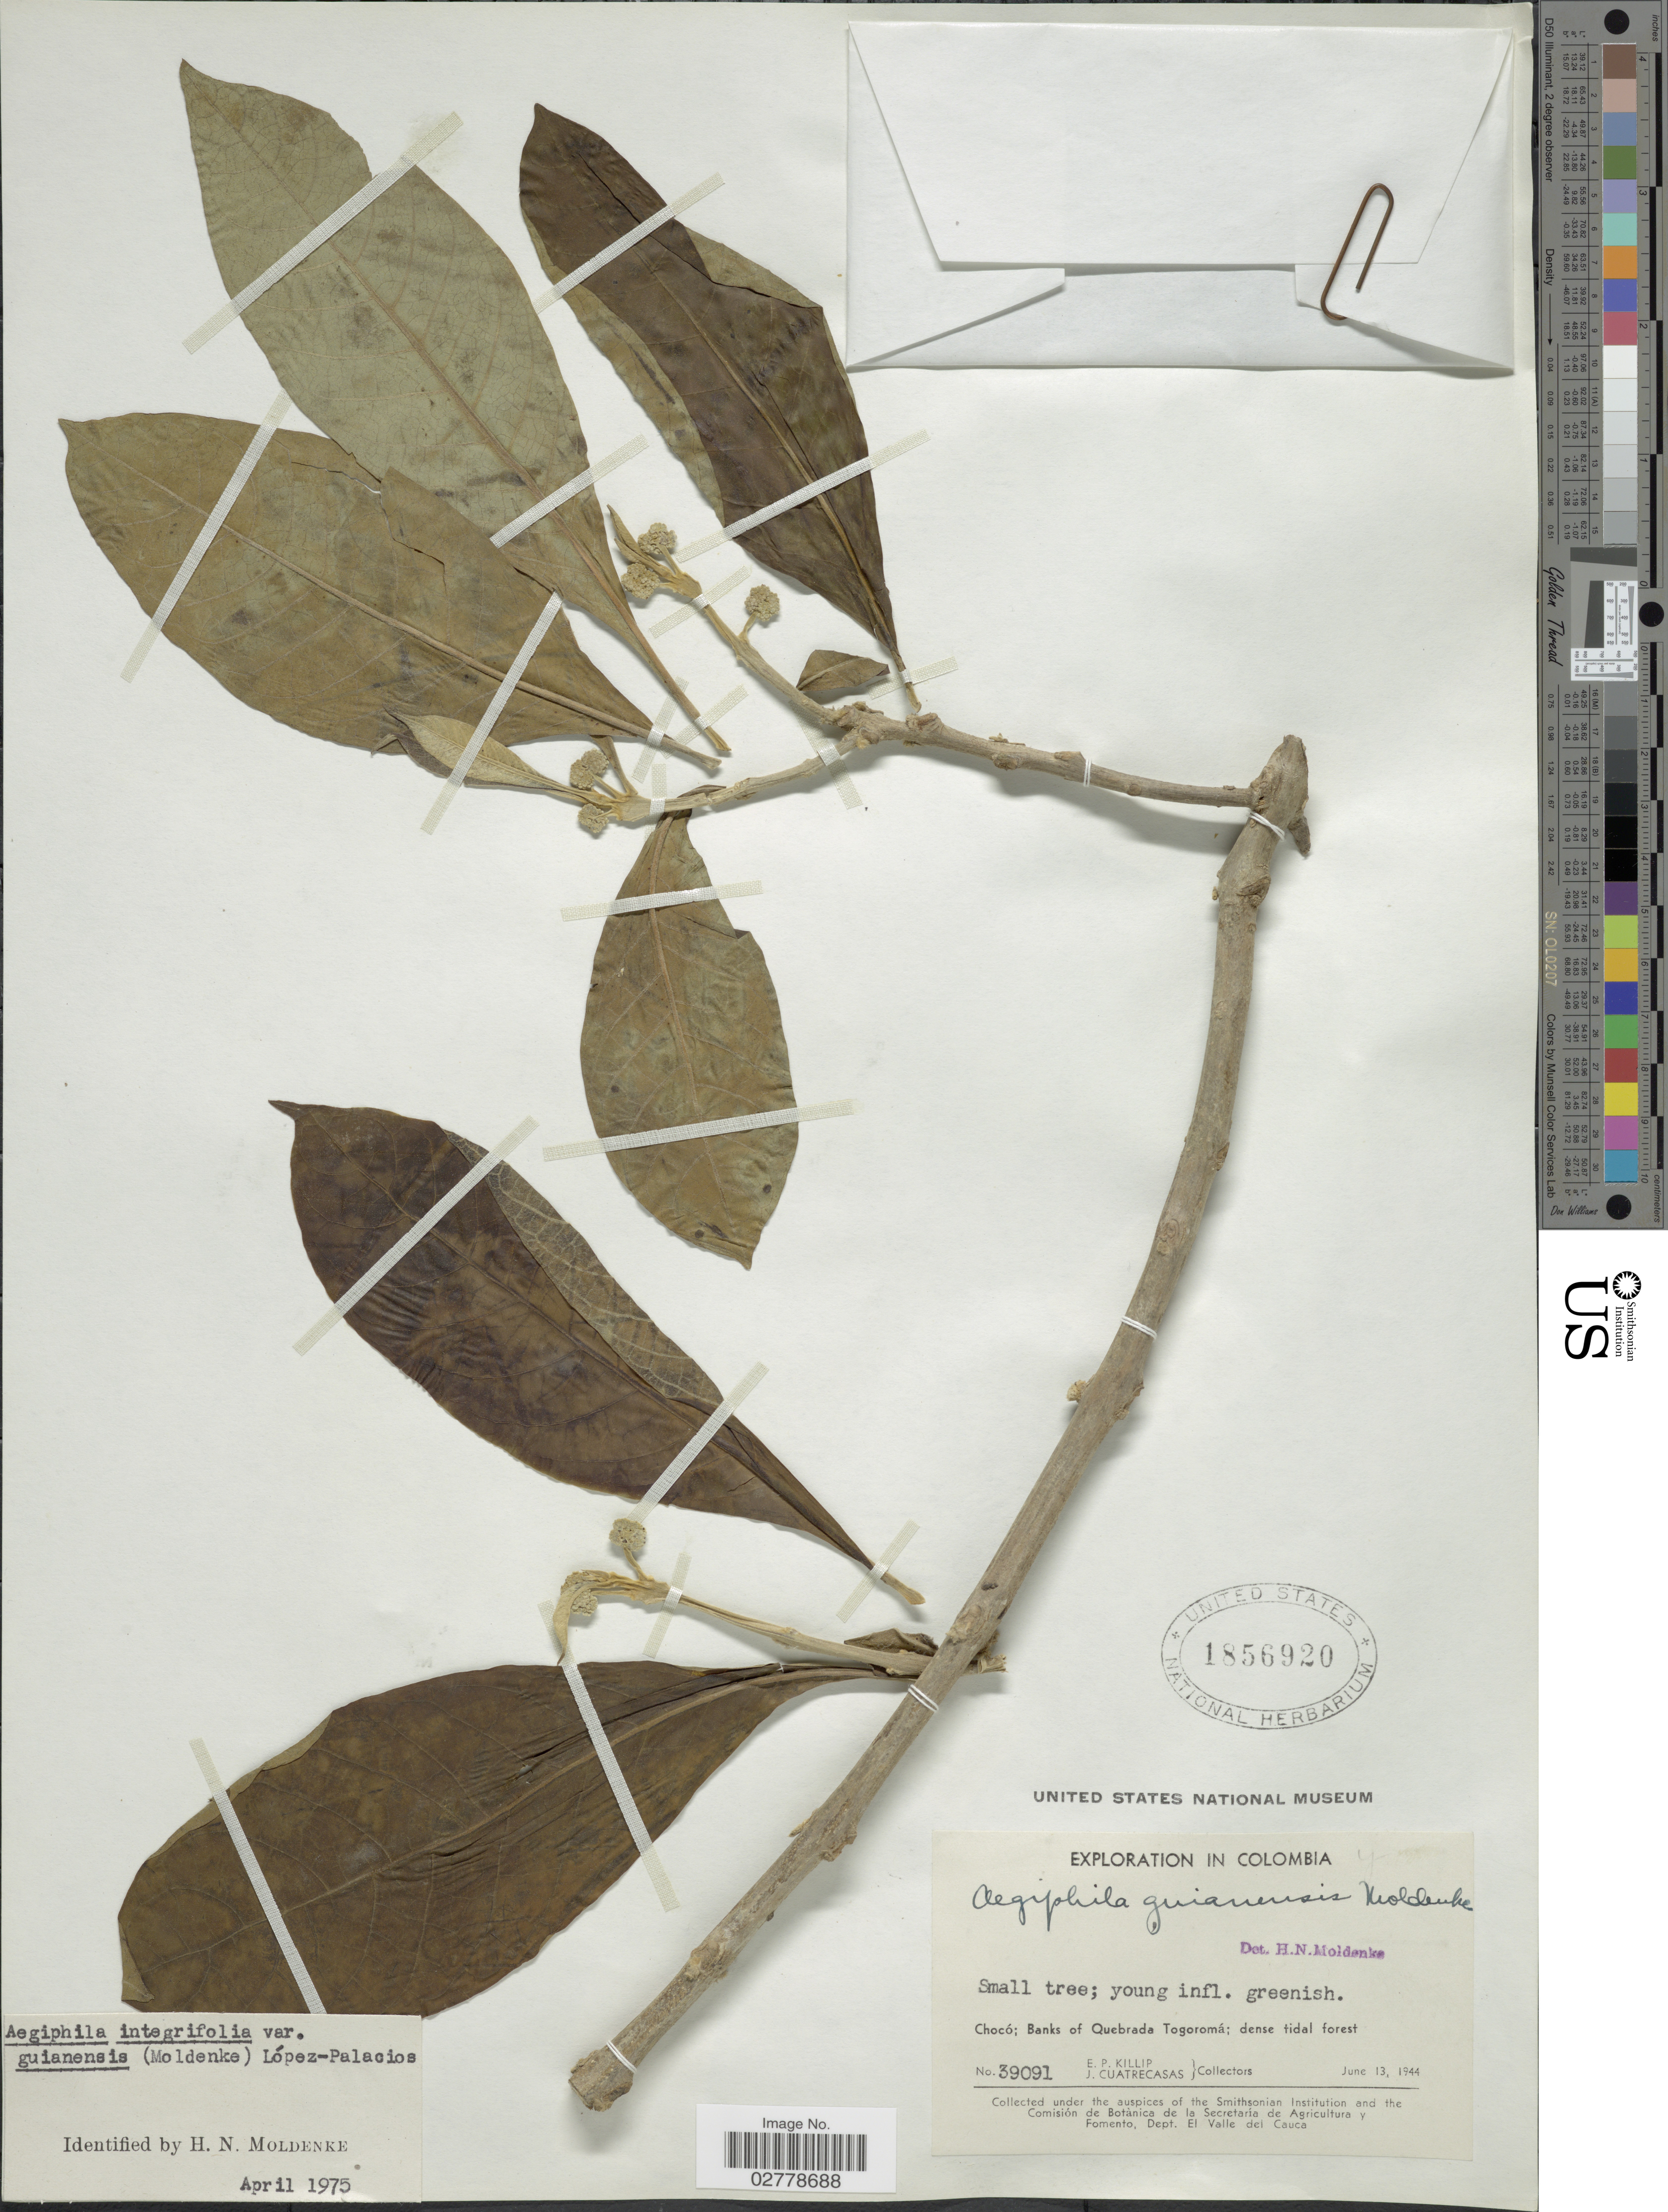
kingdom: Plantae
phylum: Tracheophyta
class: Magnoliopsida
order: Lamiales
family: Lamiaceae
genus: Aegiphila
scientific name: Aegiphila integrifolia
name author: (Jacq.) B.D. Jacks.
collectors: E. P. Killip & J. Cuatrecasas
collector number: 39091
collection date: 1944-06-13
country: Colombia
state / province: Chocó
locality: Banks of Quebrada Togoromá; dense tidal forest.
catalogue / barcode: US 1856920